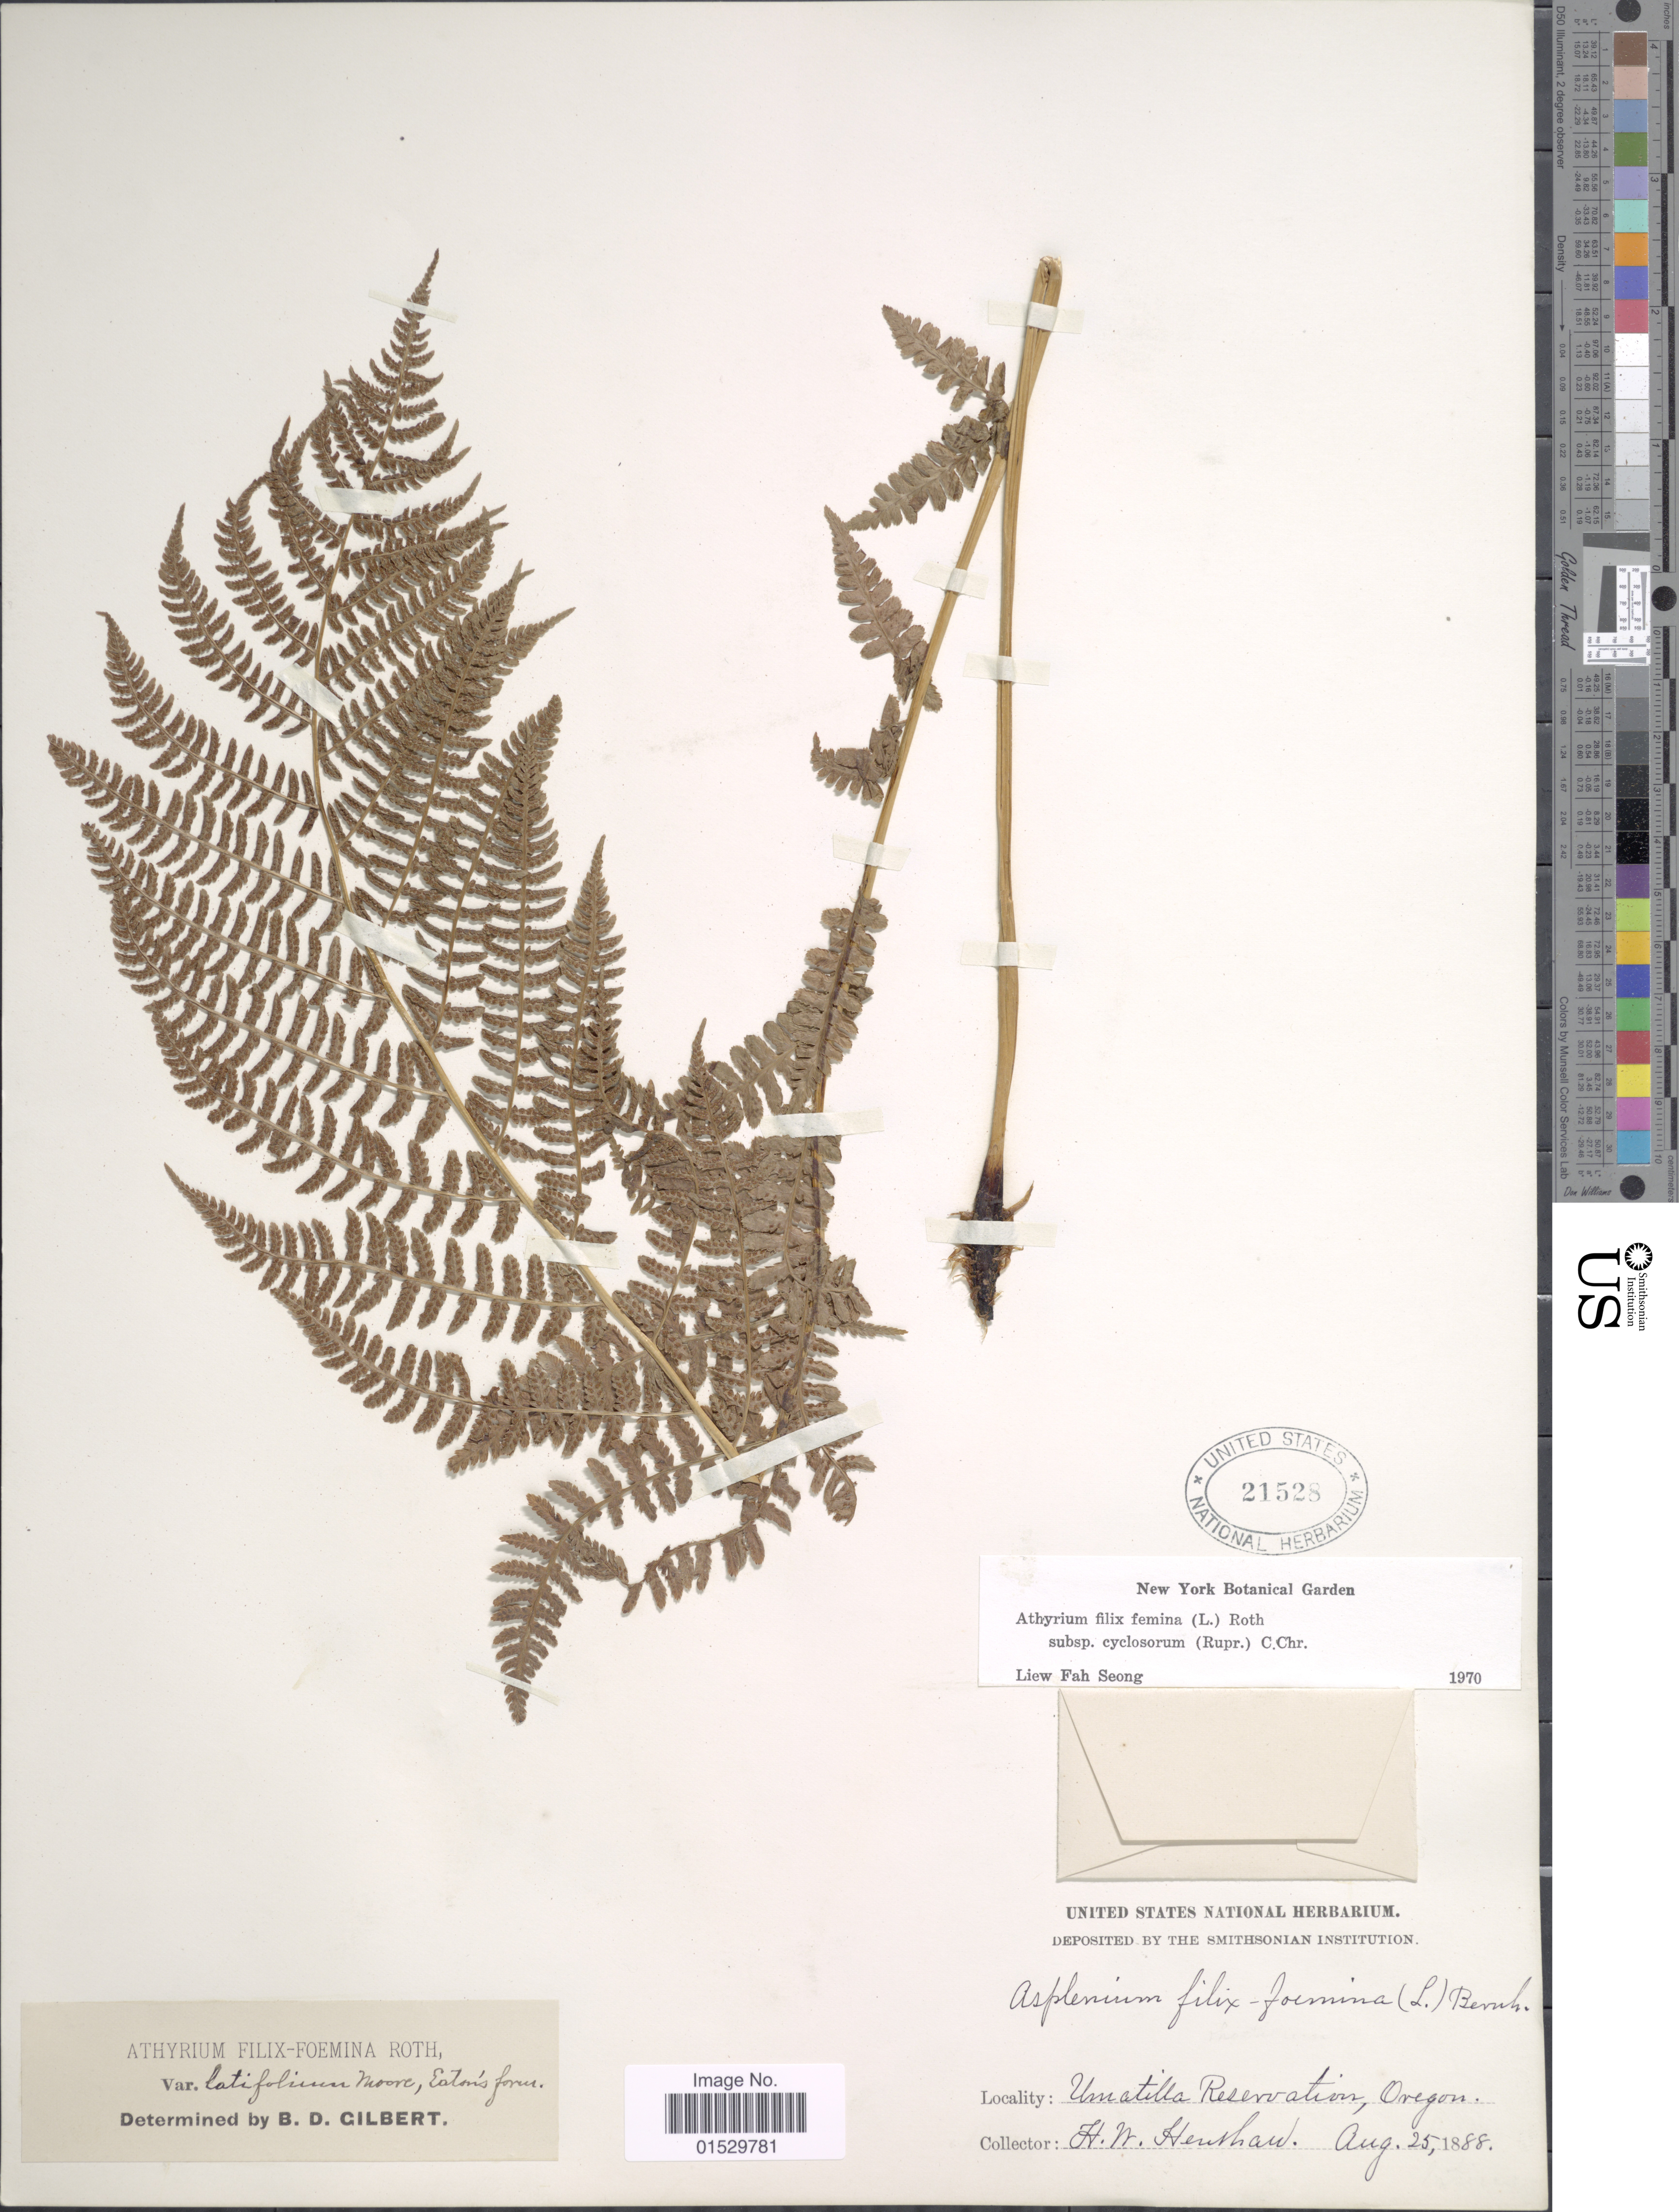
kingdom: Plantae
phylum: Tracheophyta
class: Polypodiopsida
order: Polypodiales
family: Athyriaceae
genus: Athyrium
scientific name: Athyrium filix-femina subsp. cyclosorum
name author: (Rupr.) C. Chr.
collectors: H. Henshaw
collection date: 1888-08-25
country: United States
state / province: Oregon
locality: Umatilla Reservation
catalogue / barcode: US 21528